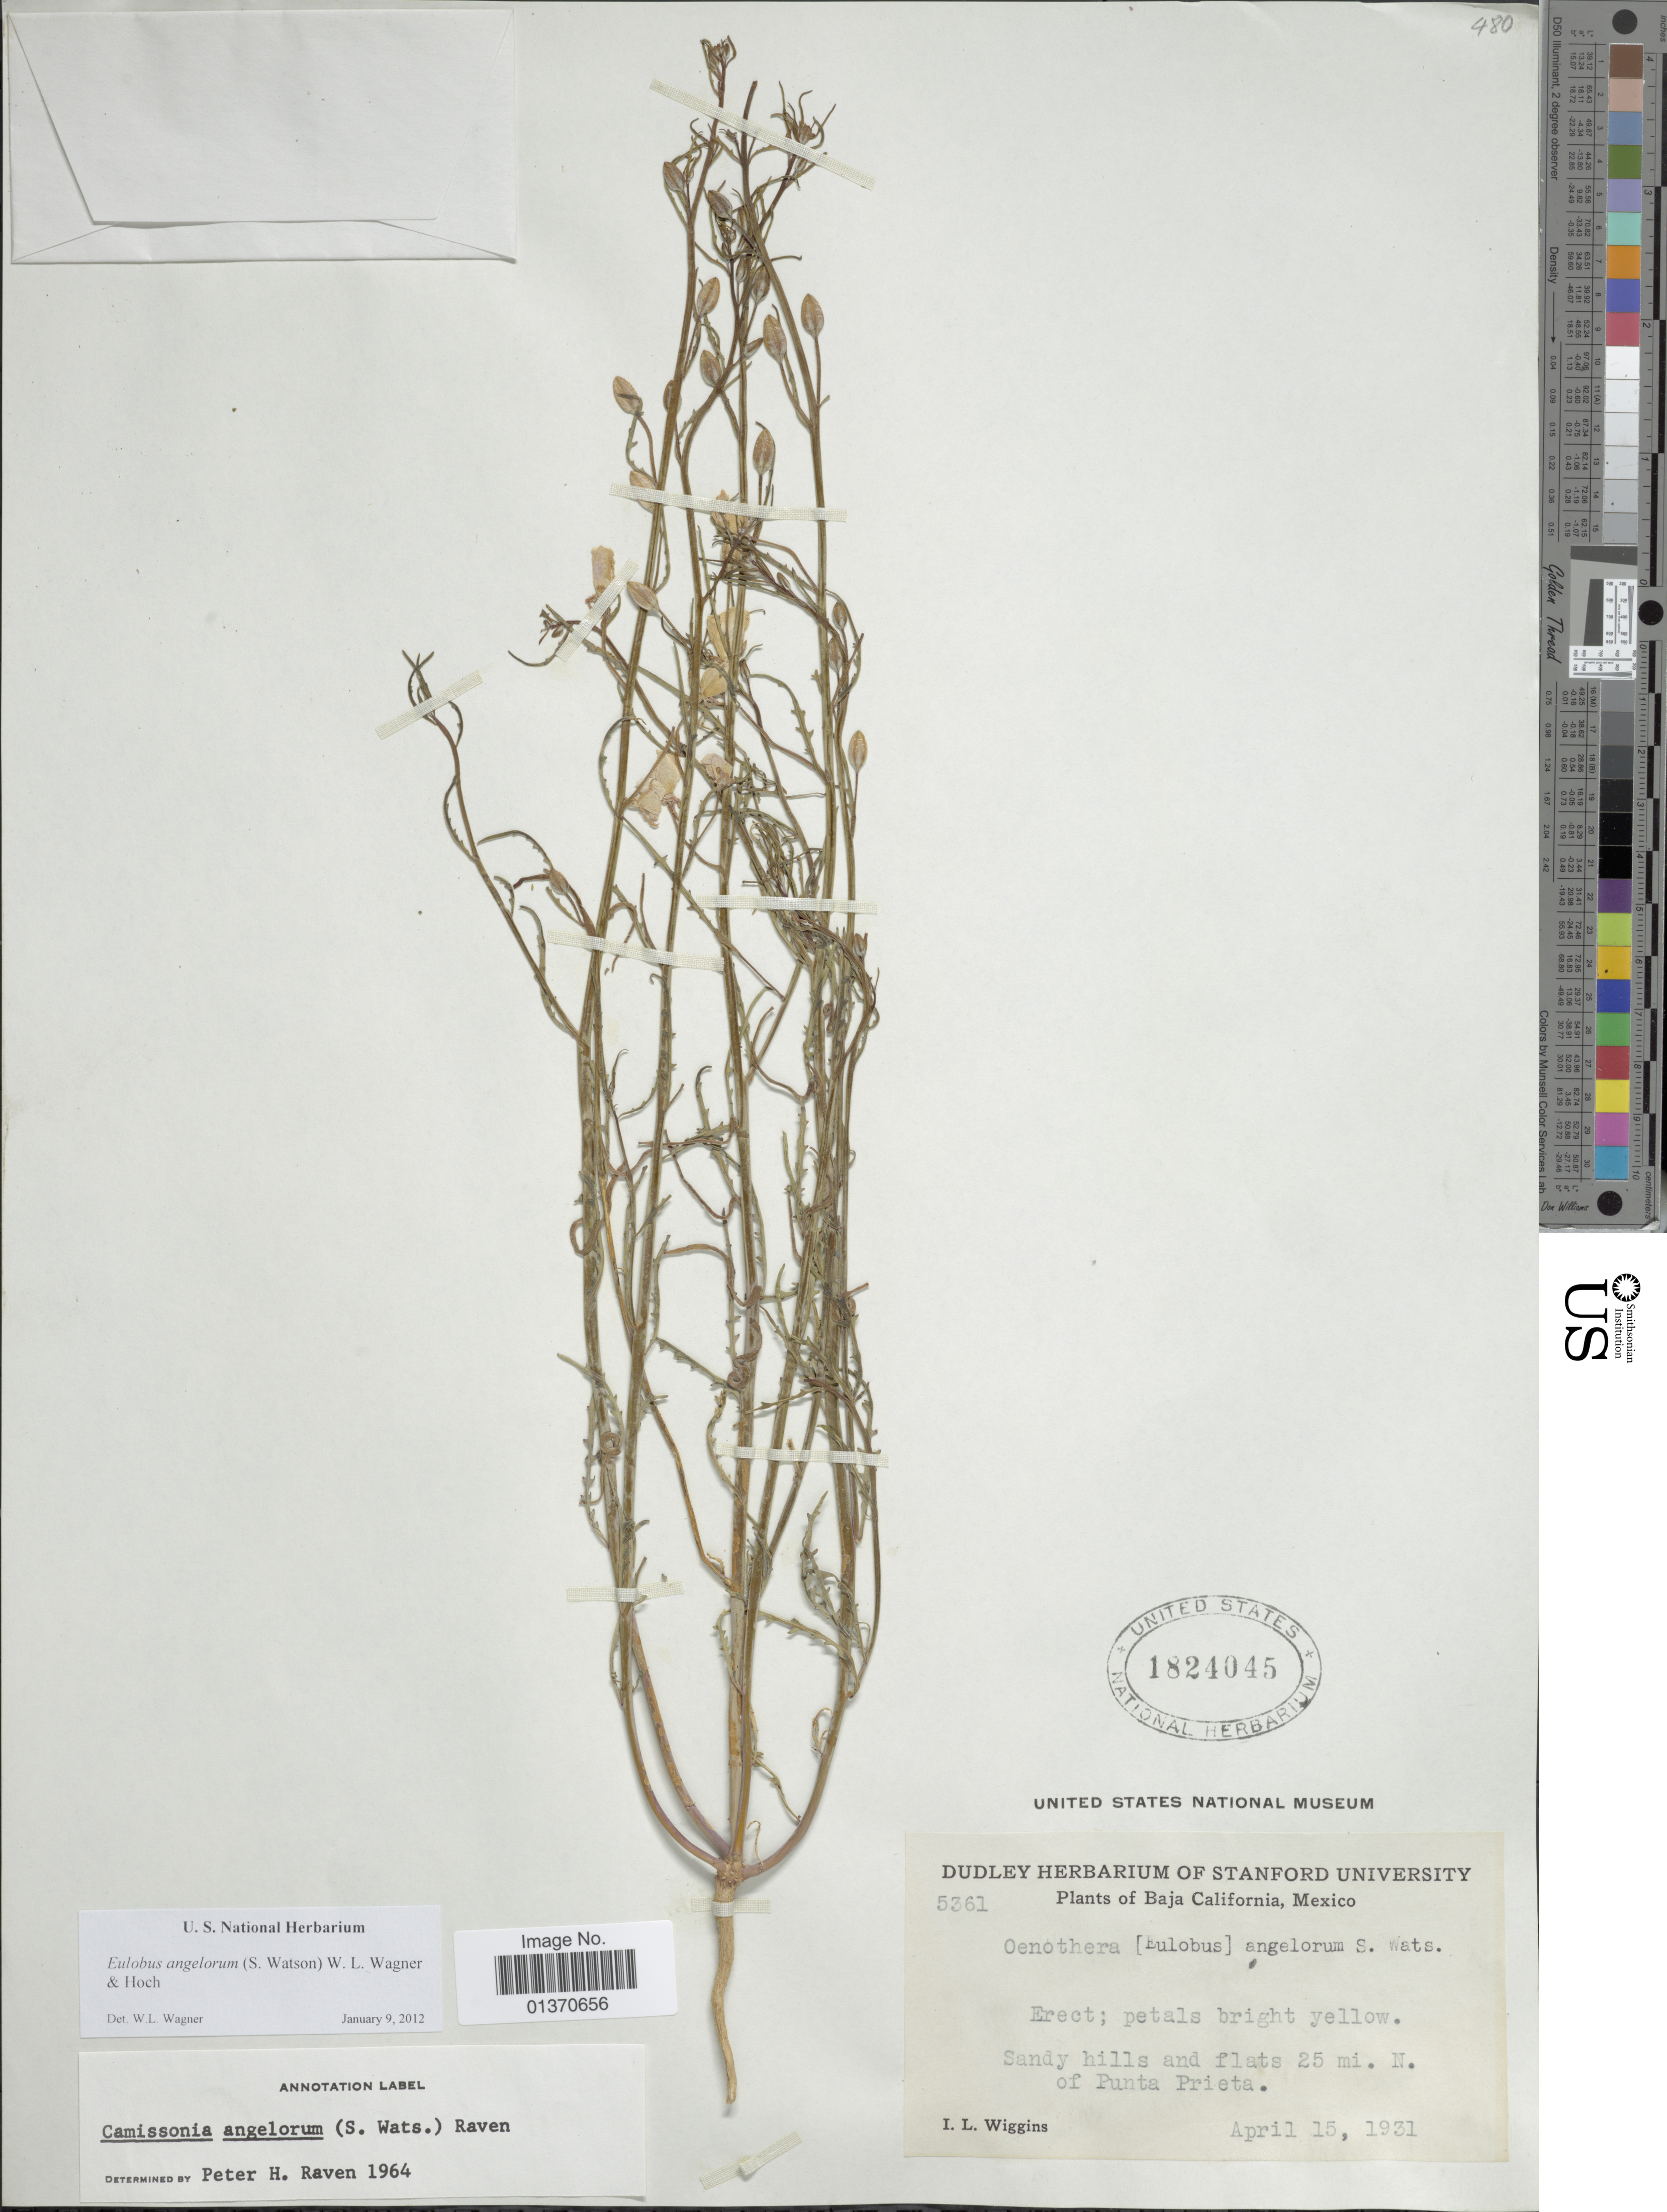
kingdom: Plantae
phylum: Tracheophyta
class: Magnoliopsida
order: Myrtales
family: Onagraceae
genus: Eulobus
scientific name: Eulobus angelorum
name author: (S. Watson) W.L. Wagner & Hoch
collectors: I. L. Wiggins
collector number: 5361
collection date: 1931-04-15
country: Mexico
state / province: Baja California Norte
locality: Sandy hills and flats 25 mi. N. of Punta Prieta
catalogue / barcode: US 1824045